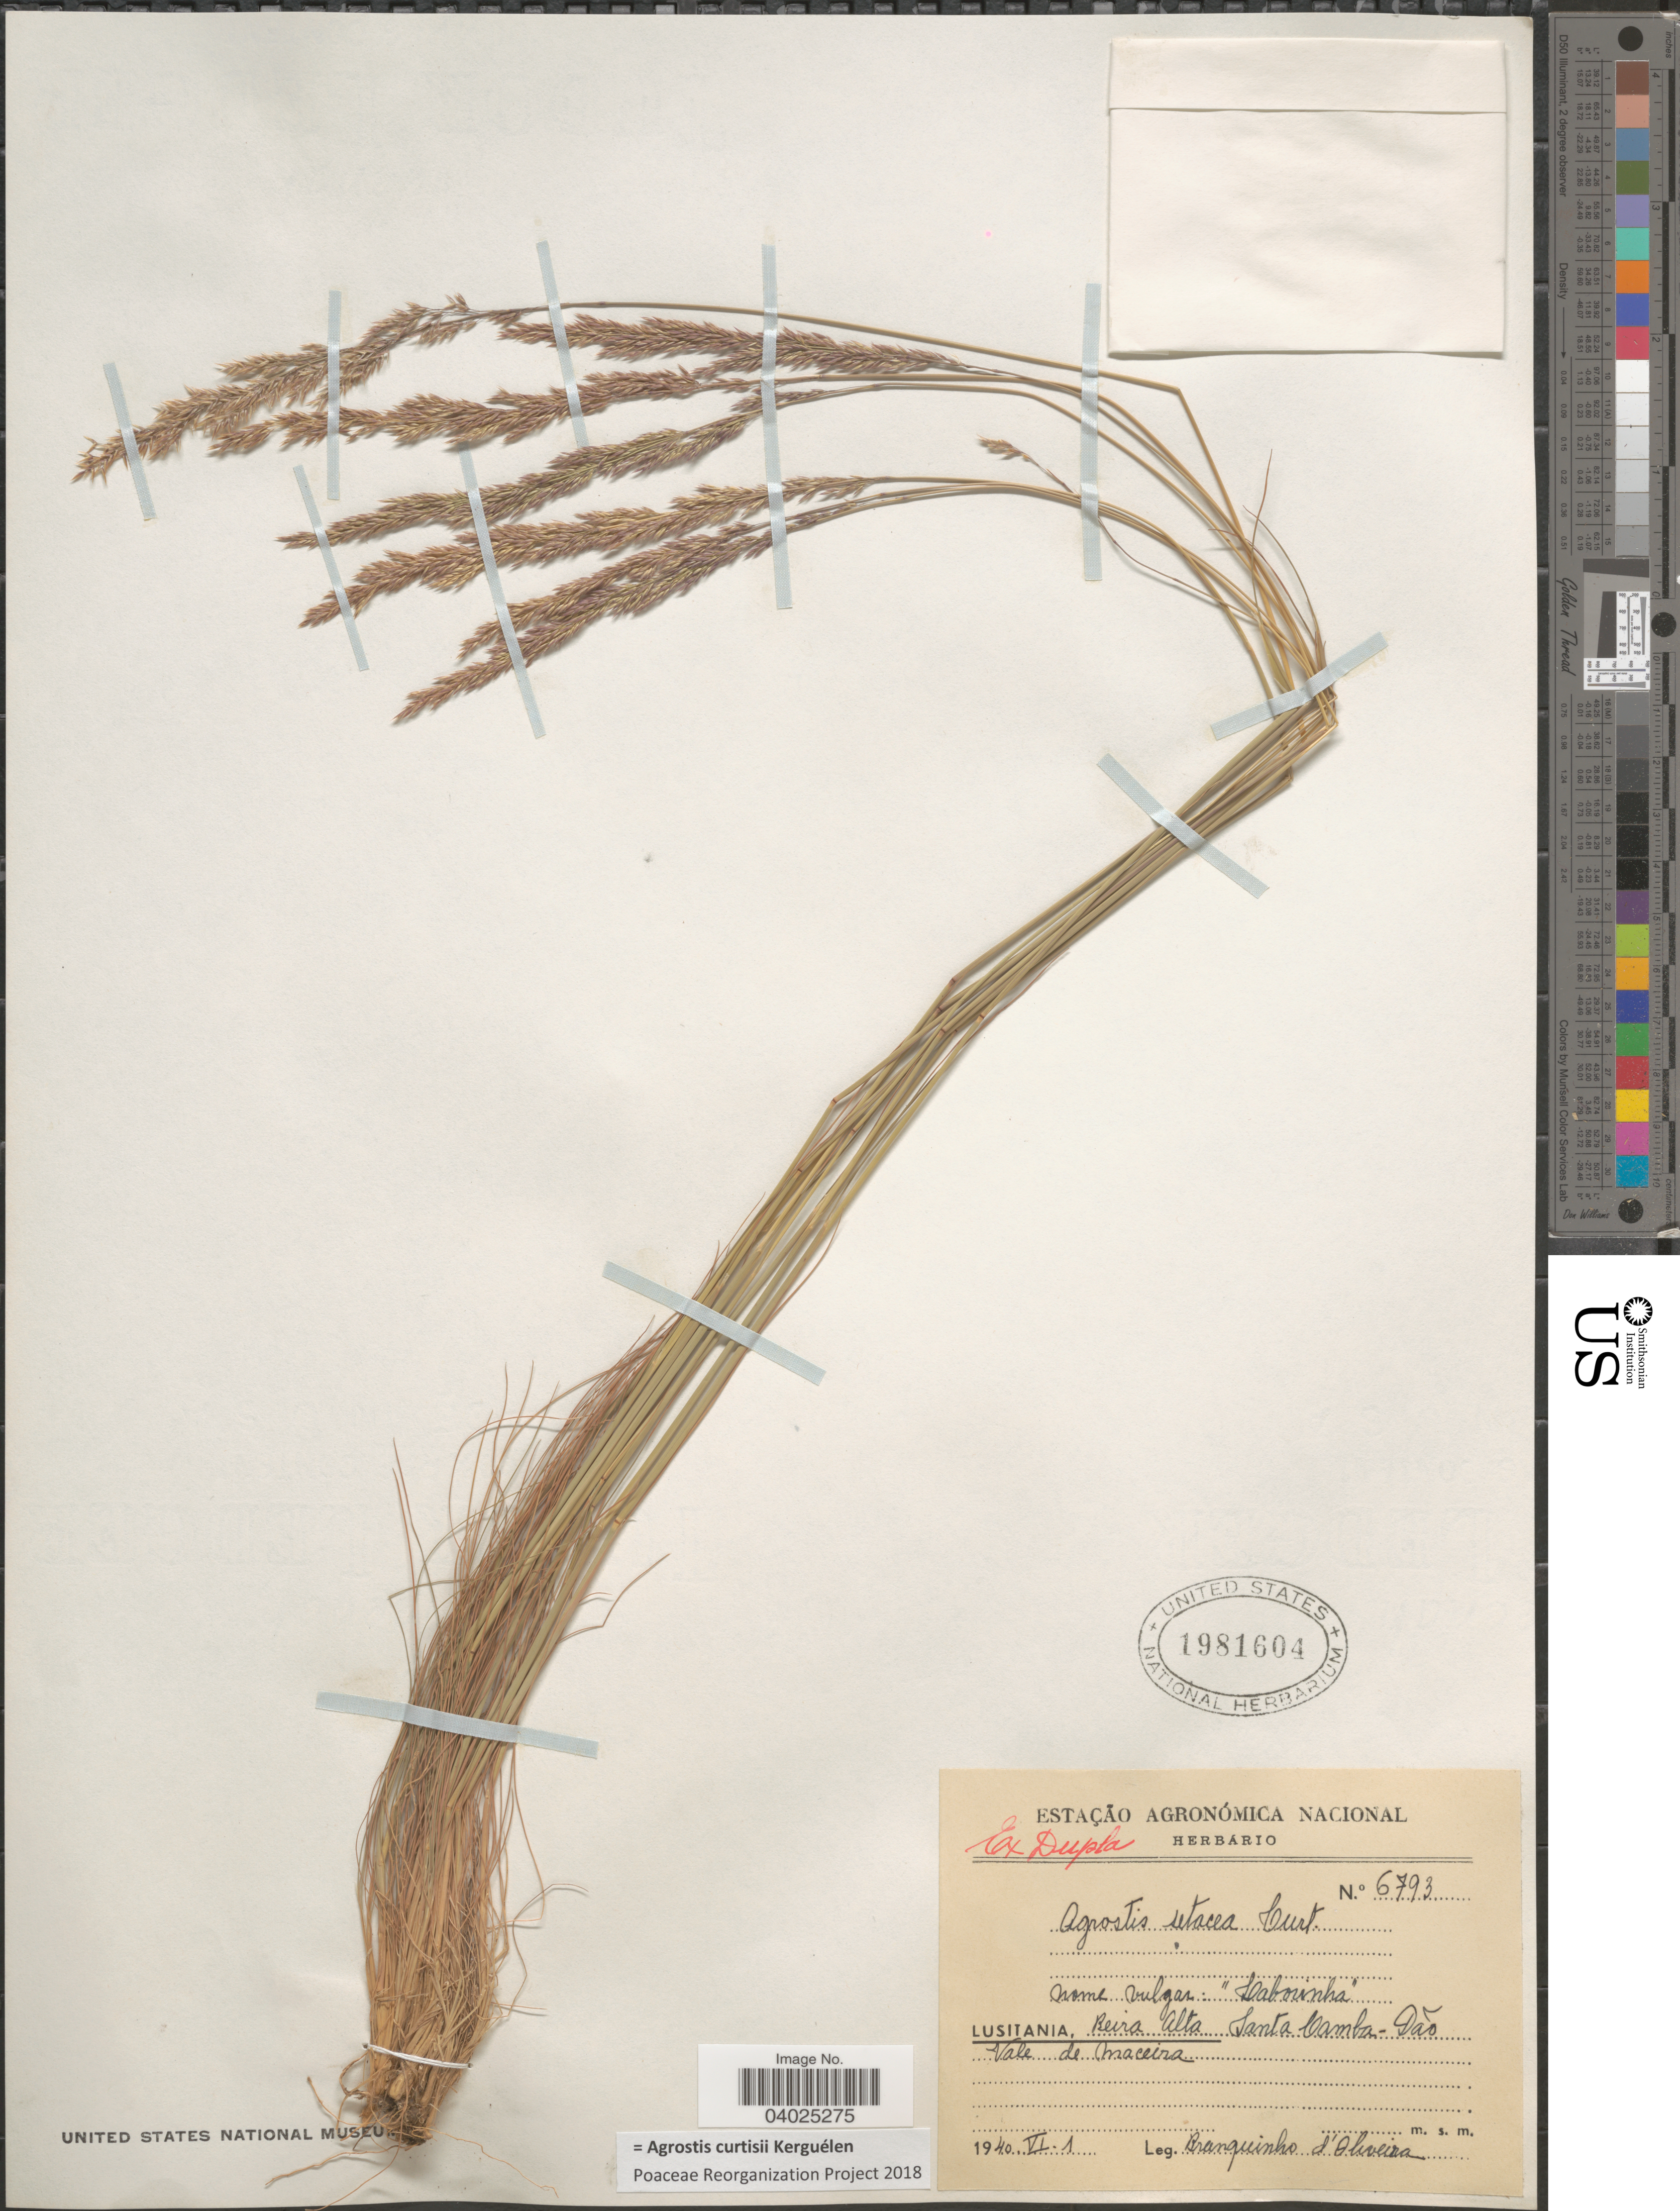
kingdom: Plantae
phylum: Tracheophyta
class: Liliopsida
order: Poales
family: Poaceae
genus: Alpagrostis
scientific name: Alpagrostis curtisii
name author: (Kerguélen) P.M. Peterson et al.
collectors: B. Oliveira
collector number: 6793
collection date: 1940-06-01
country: Portugal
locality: Lusitania, Beira Alta Santa Camba - Dão Vale de Maceira.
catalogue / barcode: US 1981604